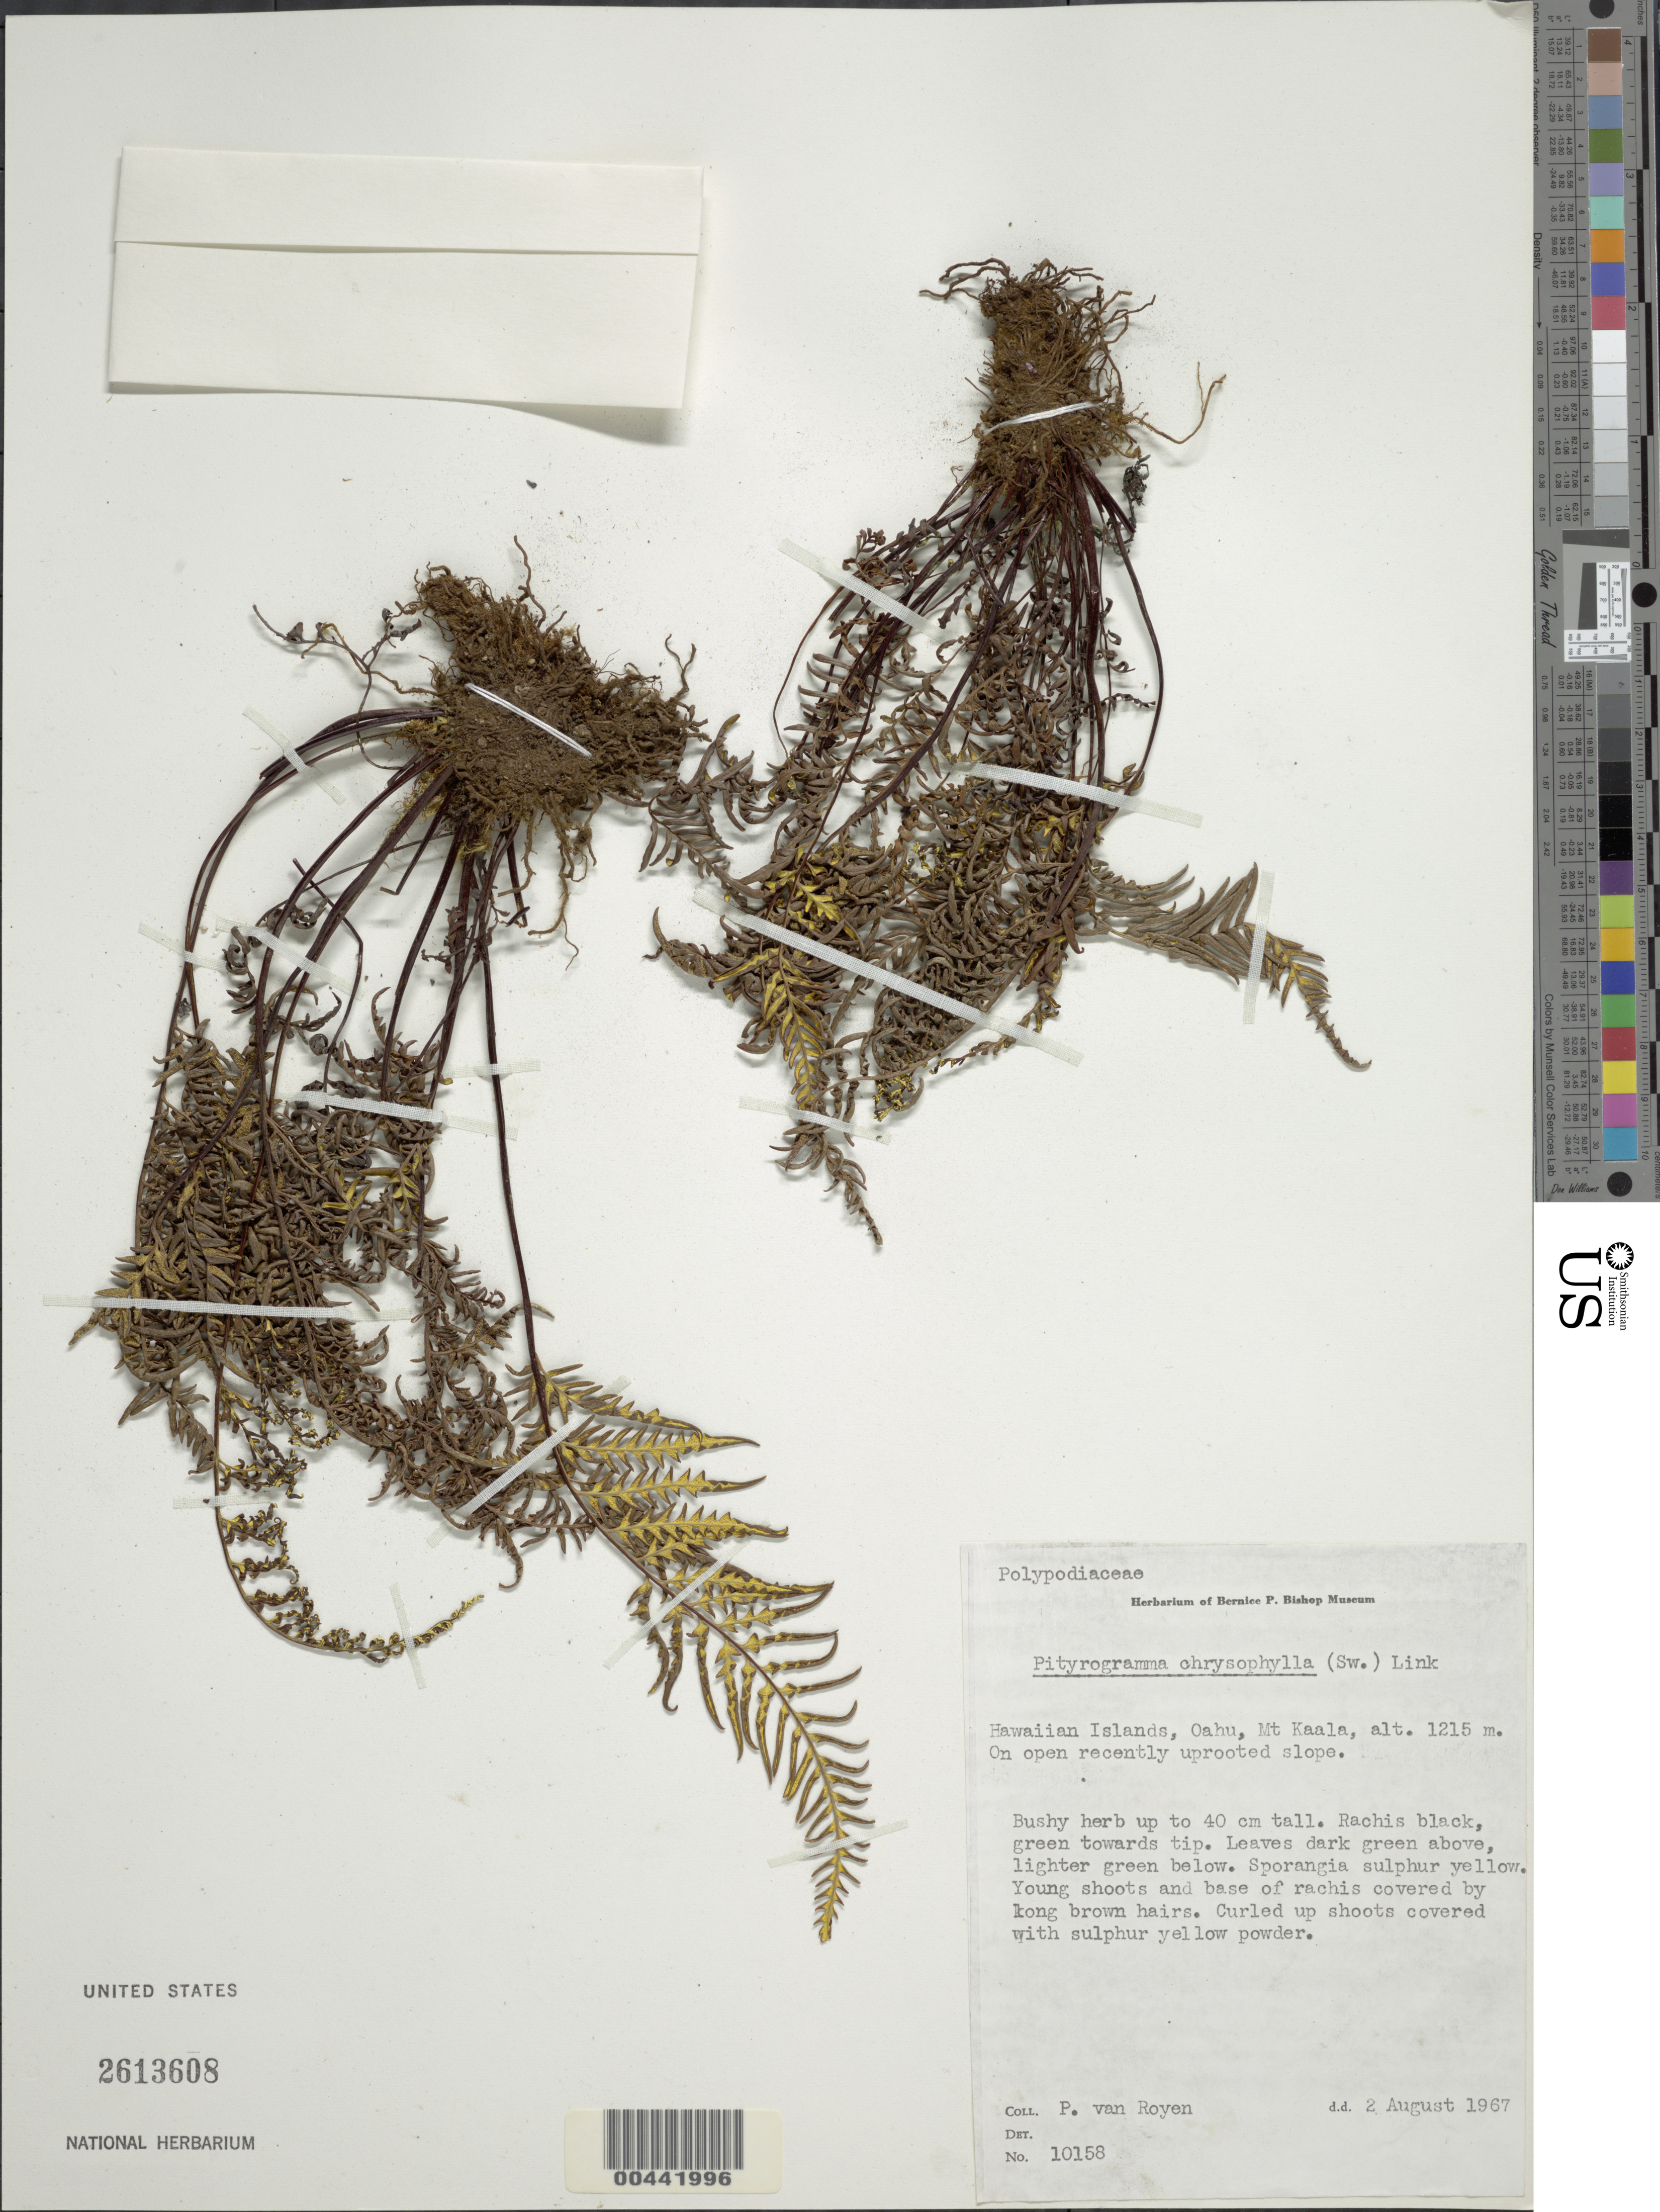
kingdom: Plantae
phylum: Tracheophyta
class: Polypodiopsida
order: Polypodiales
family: Pteridaceae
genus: Pityrogramma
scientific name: Pityrogramma austroamericana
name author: Domin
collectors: P. van Royen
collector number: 10158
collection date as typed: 2 Aug 1967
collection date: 1967-08-02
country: United States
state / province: Hawaii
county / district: Honolulu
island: Oahu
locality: Oahu, Mt. Kaala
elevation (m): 1215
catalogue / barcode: US 2613608